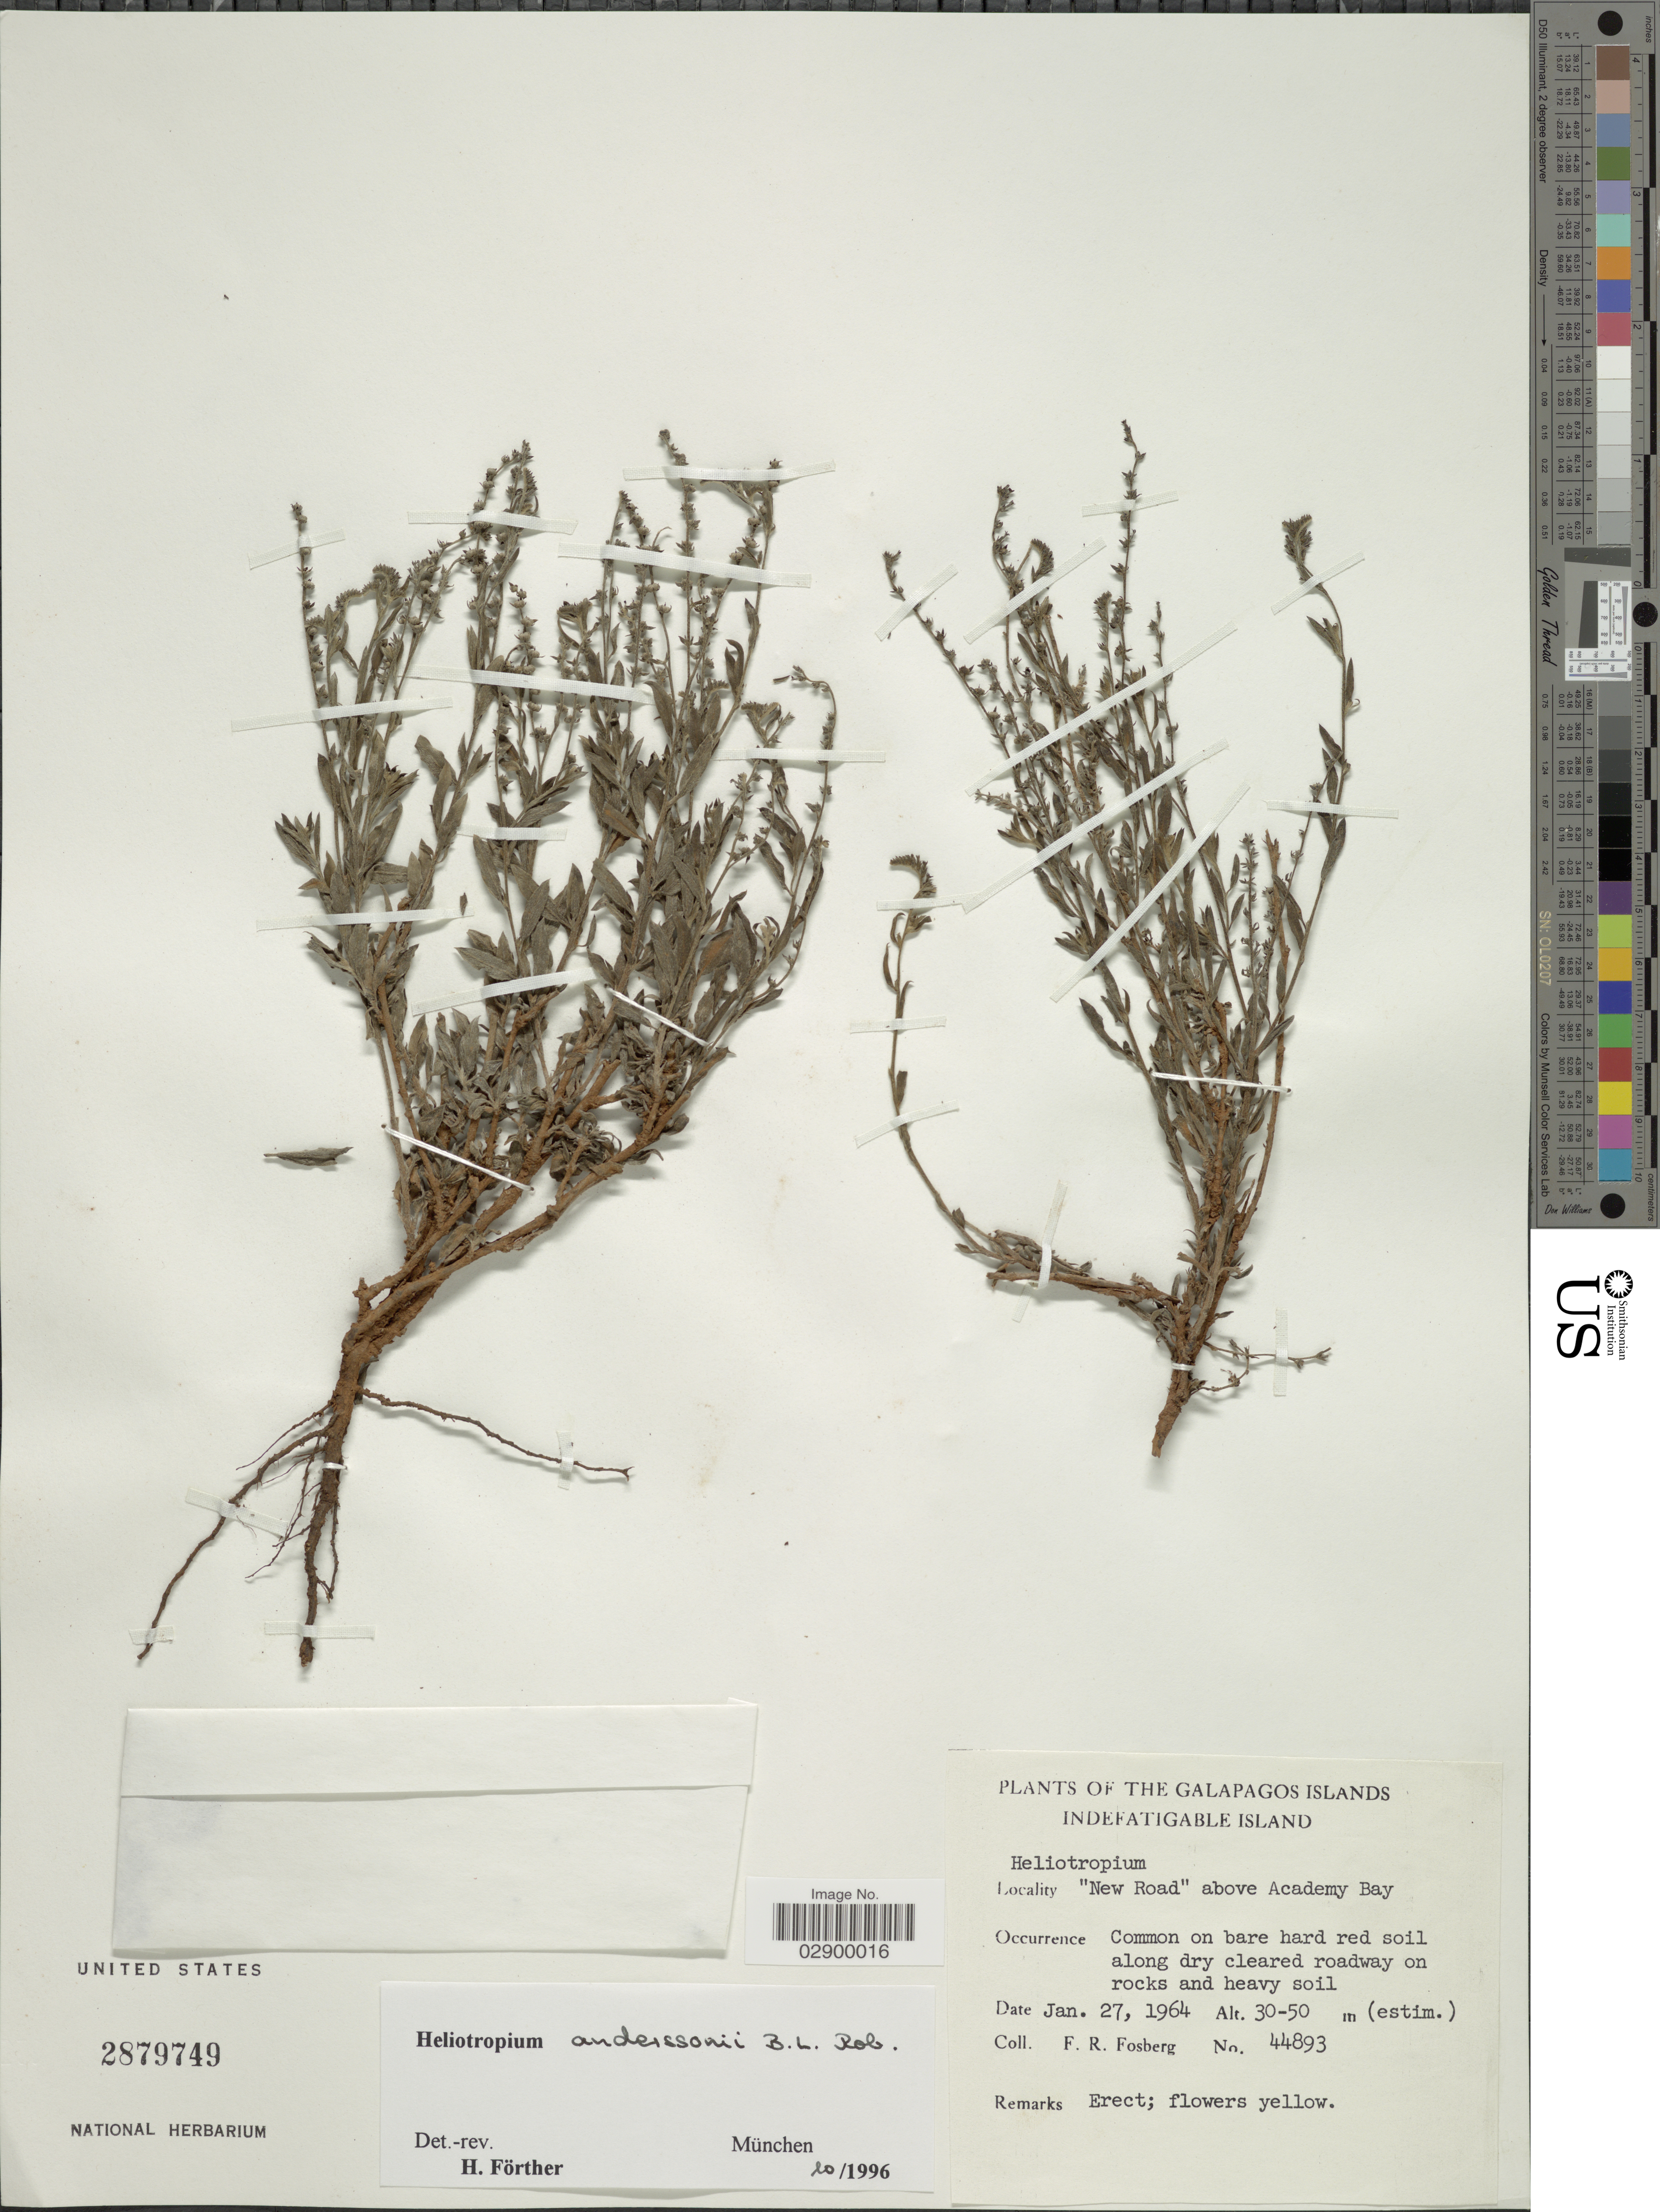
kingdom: Plantae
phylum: Tracheophyta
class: Magnoliopsida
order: Boraginales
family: Heliotropiaceae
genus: Heliotropium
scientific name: Heliotropium anderssonii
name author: B.L. Rob.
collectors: F. R. Fosberg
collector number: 44893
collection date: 1964-01-27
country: Ecuador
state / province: Colón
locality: The Galapagos Islands. Indefatigable Island. "New Road" above Academy Bay.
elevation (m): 30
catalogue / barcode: US 2879749